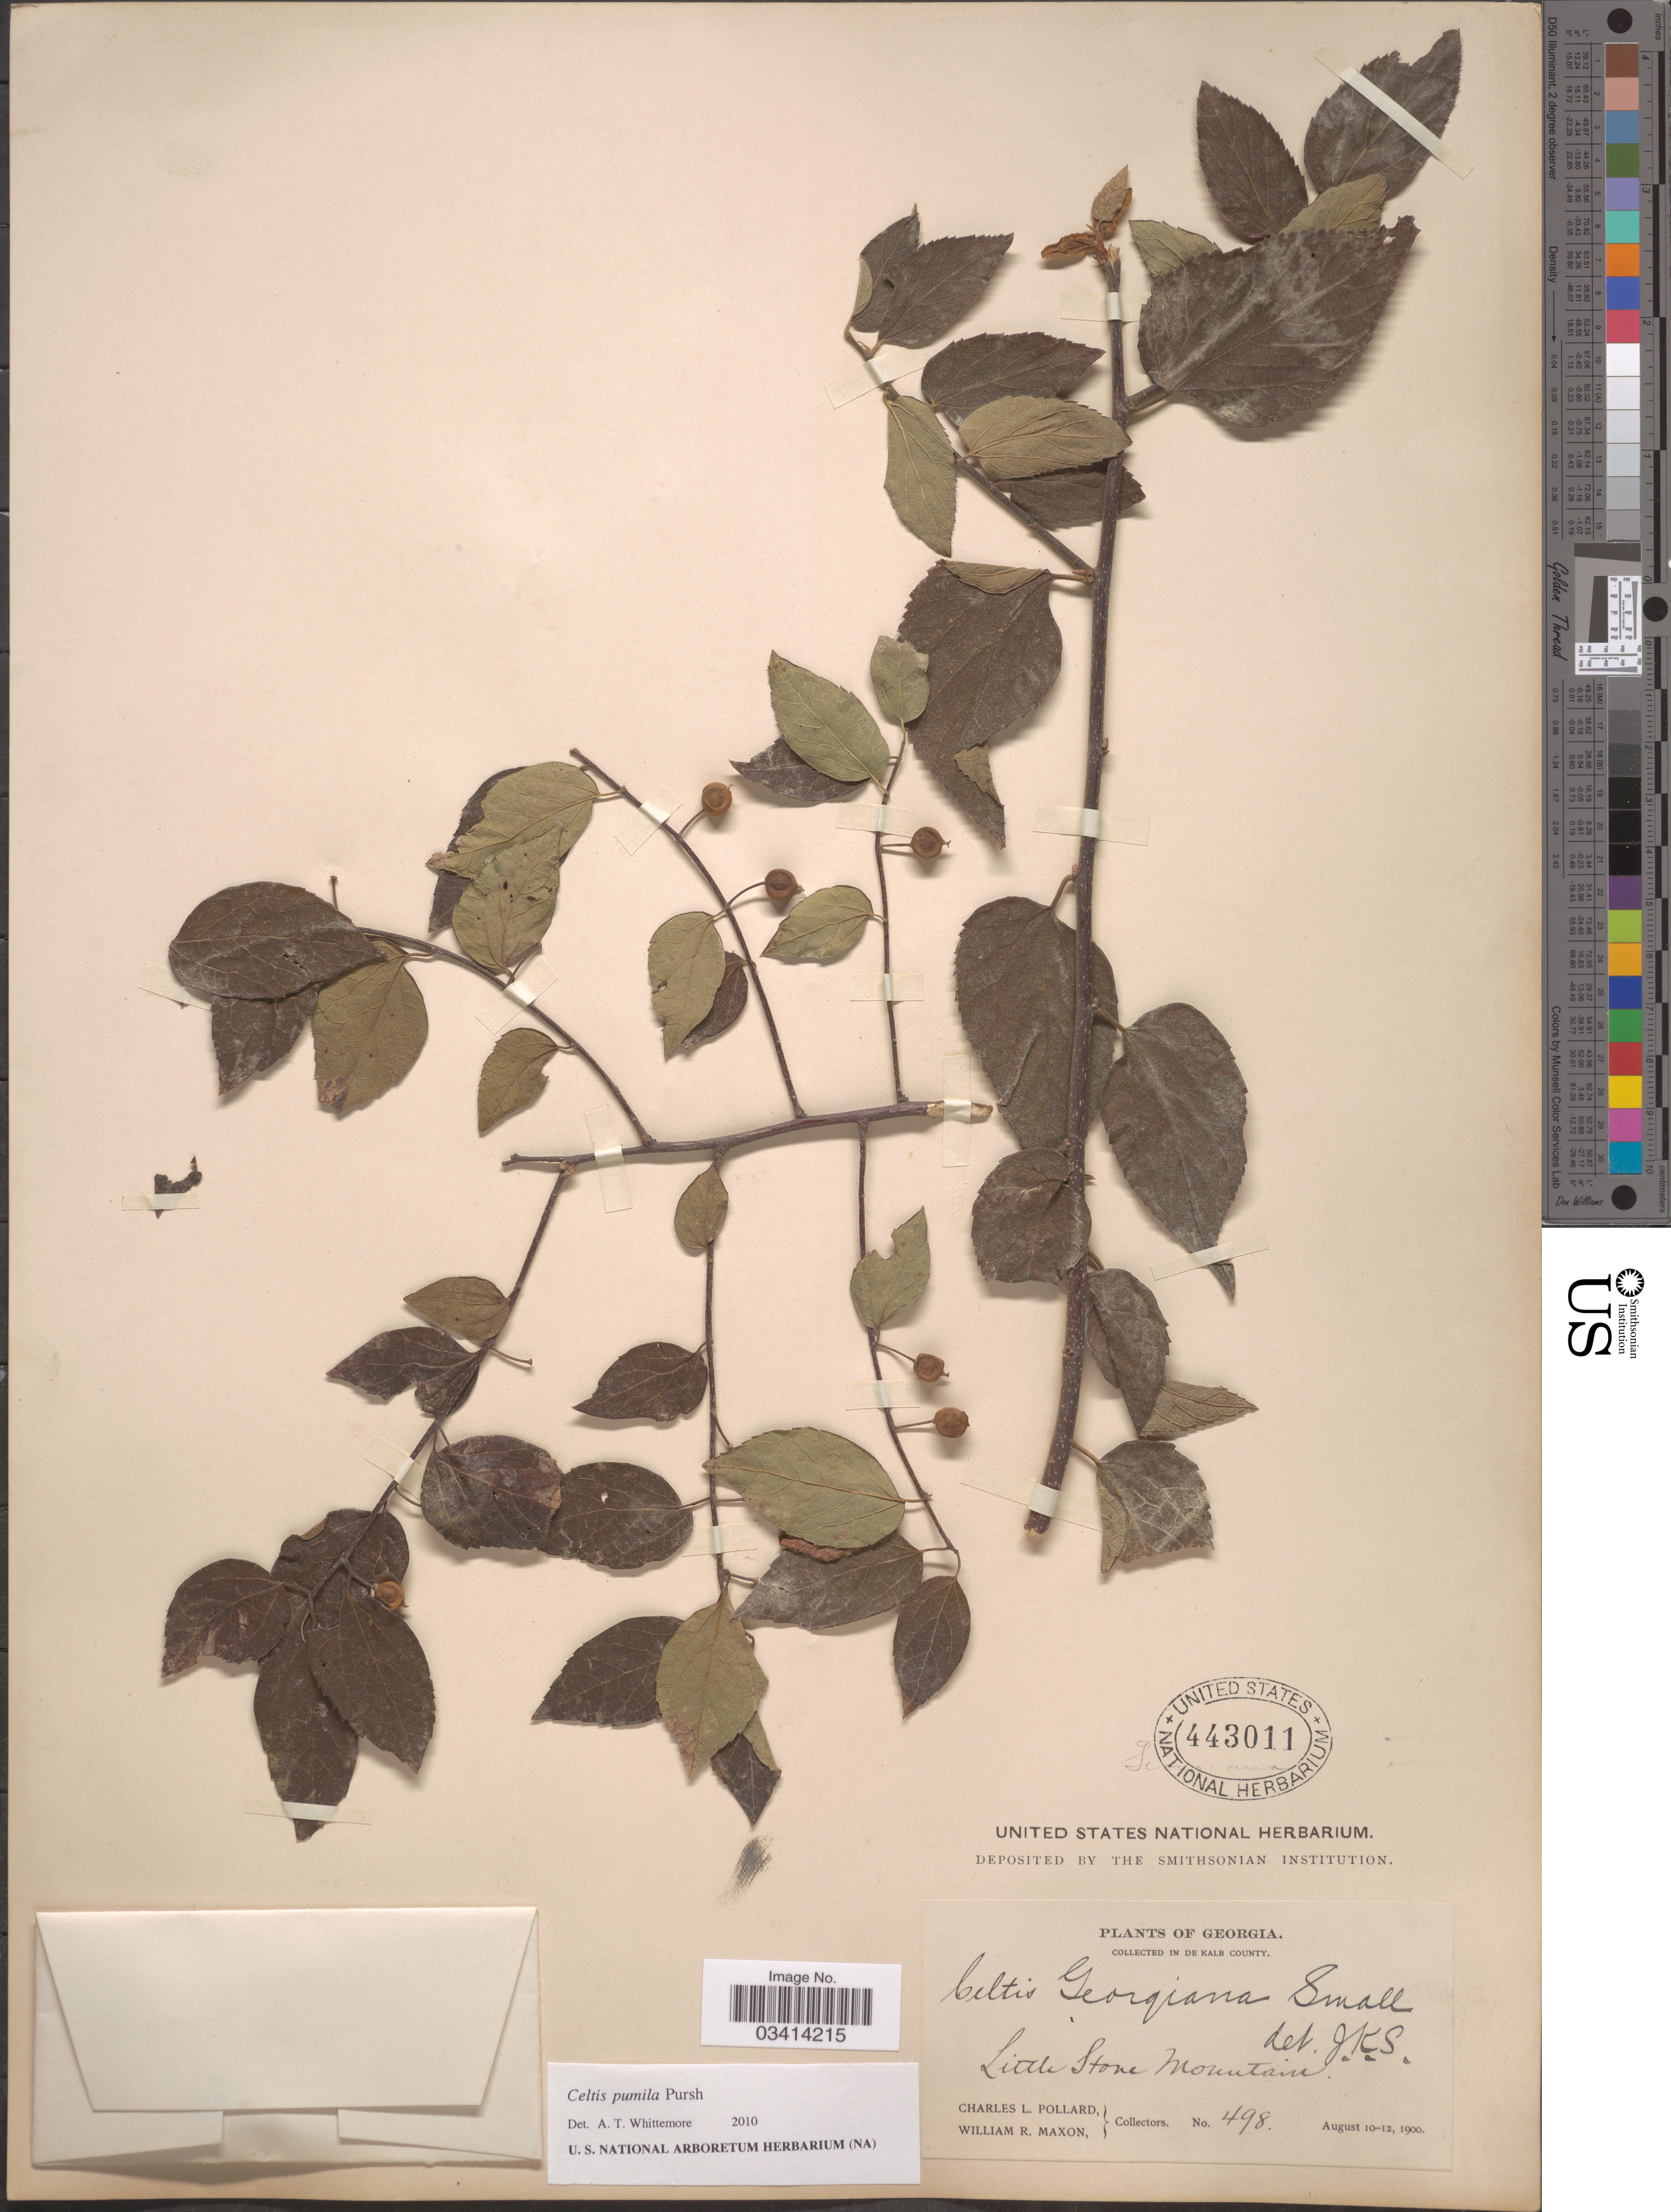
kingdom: Plantae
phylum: Tracheophyta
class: Magnoliopsida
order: Rosales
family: Cannabaceae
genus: Celtis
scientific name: Celtis pumila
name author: Pursh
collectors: C. L. Pollard & W. R. Maxon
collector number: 498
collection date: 1900-08-10/1900-08-12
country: United States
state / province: Georgia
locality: In de Kalb County. Little Stone Mountain.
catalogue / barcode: US 443011